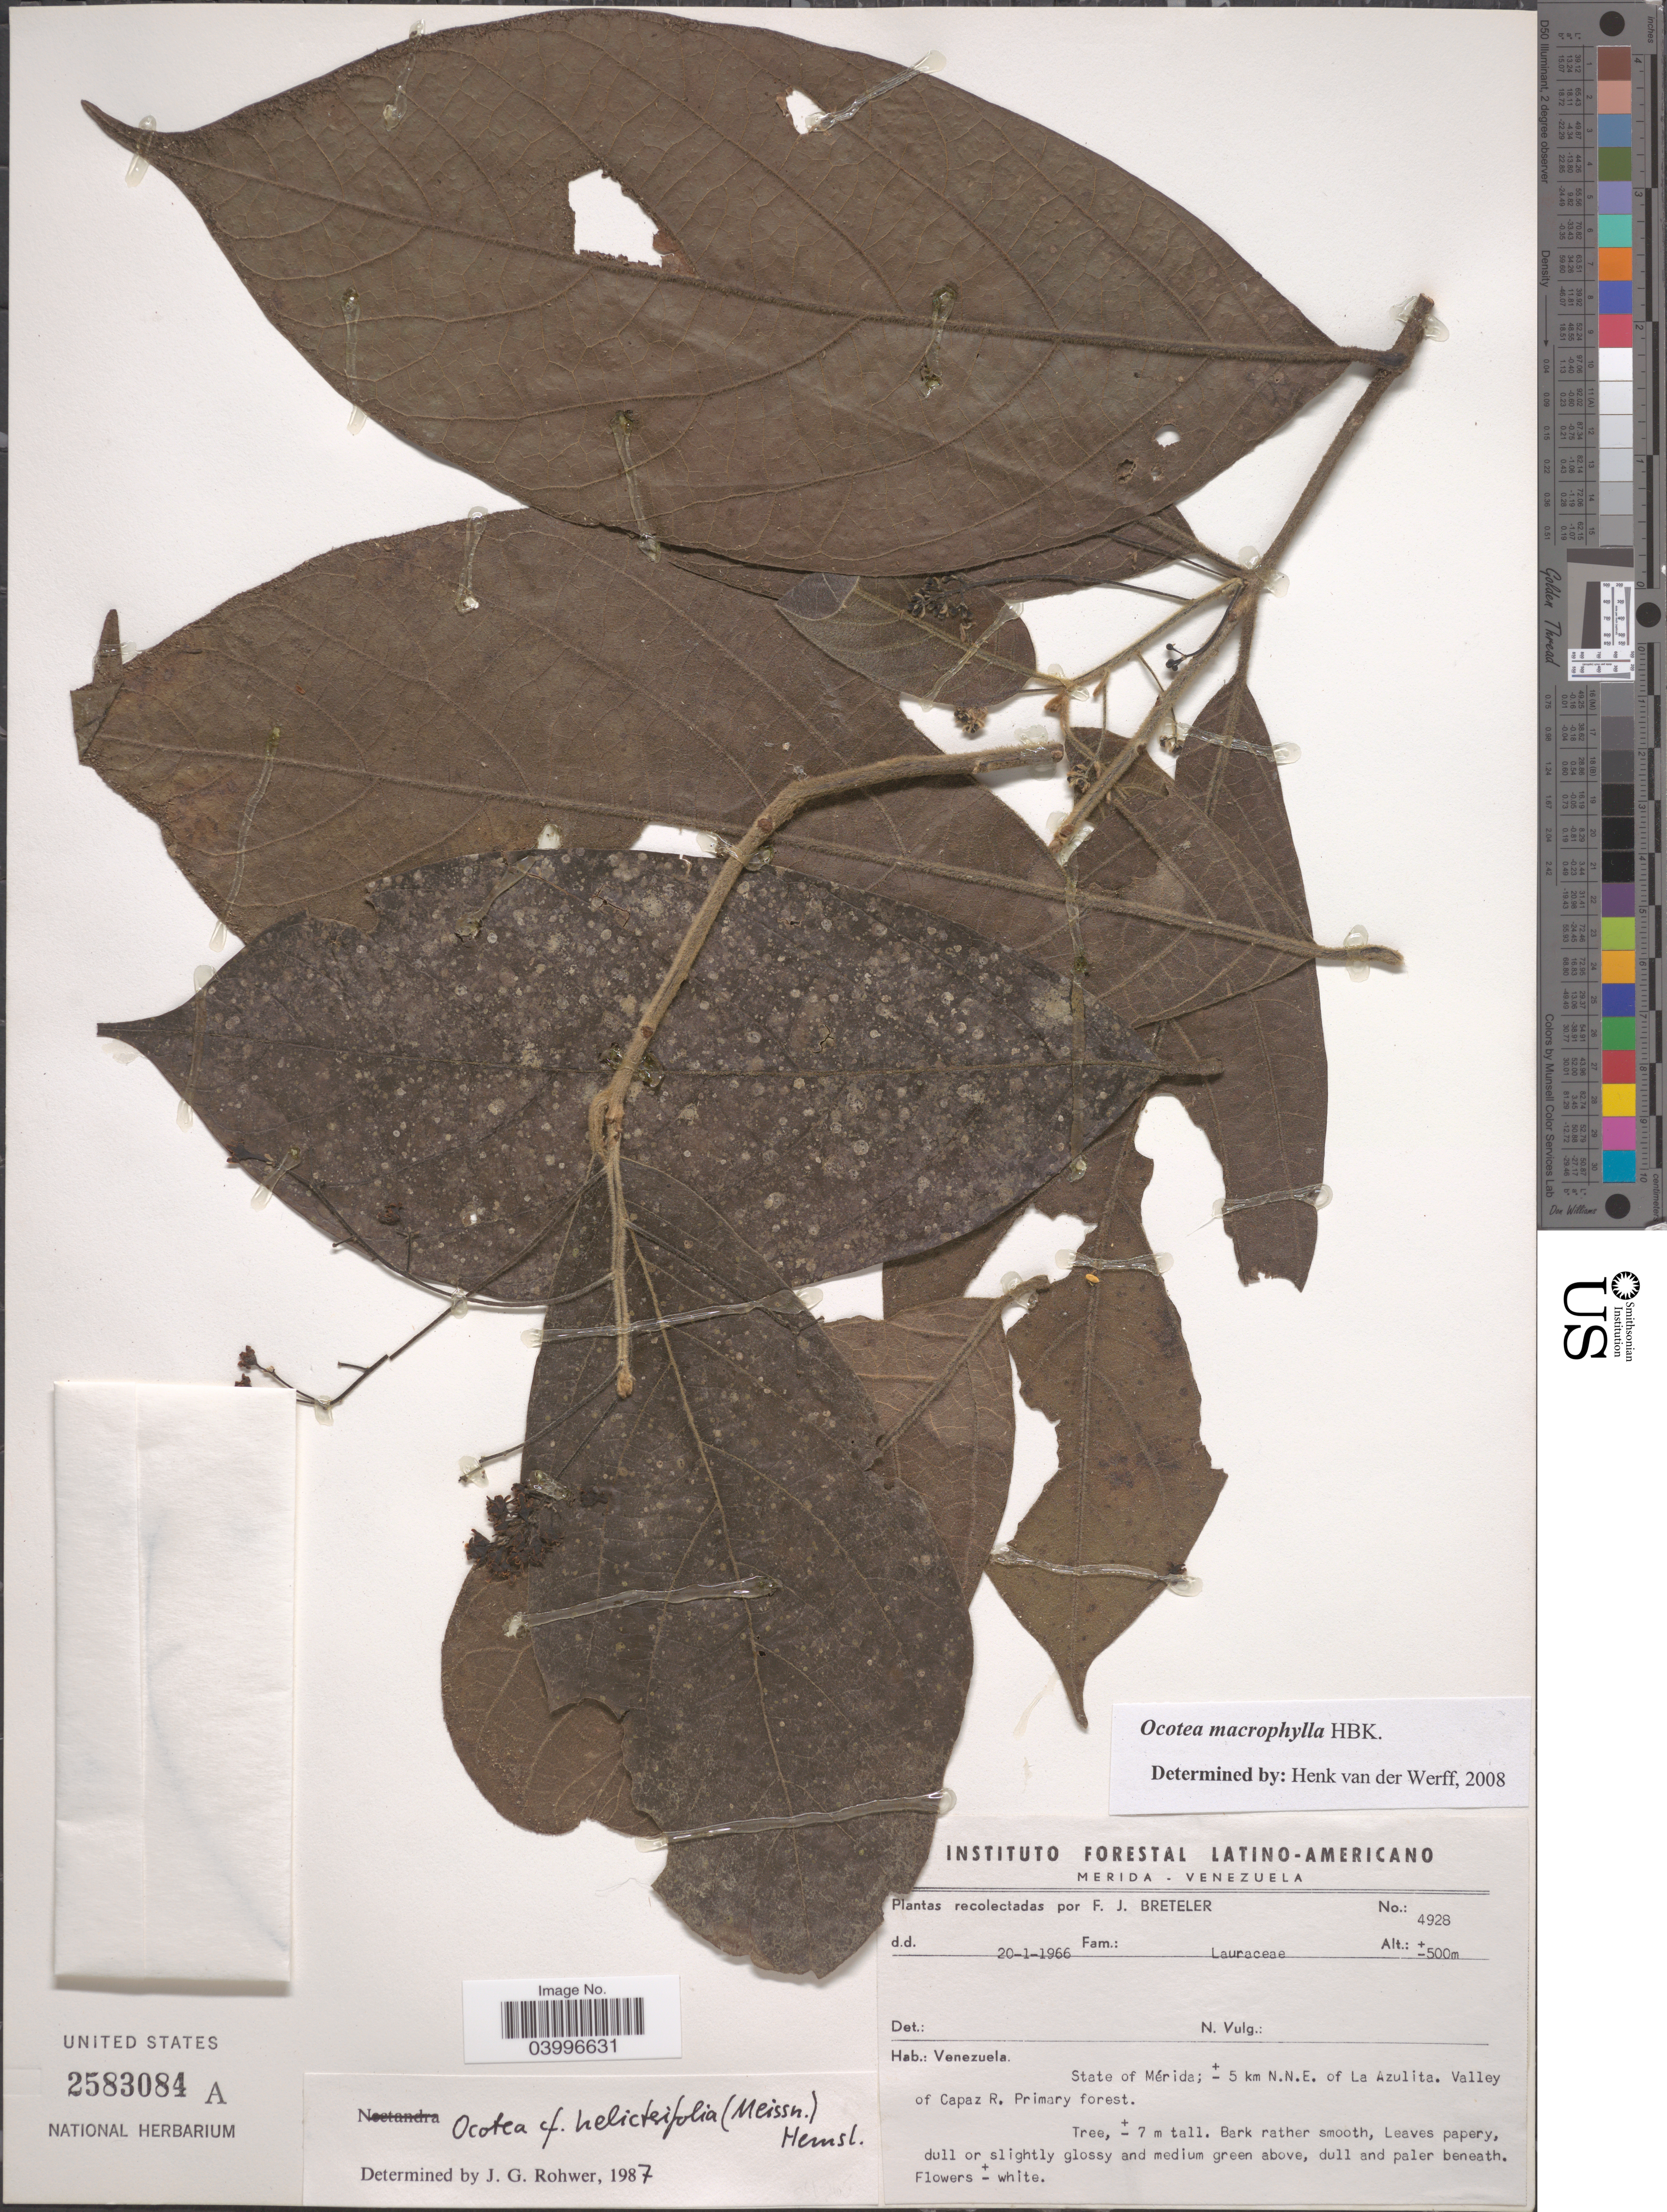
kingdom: Plantae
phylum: Tracheophyta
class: Magnoliopsida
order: Laurales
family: Lauraceae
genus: Ocotea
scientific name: Ocotea macrophylla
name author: Kunth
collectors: F. J. Breteler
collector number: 4928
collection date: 1966-01-20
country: Venezuela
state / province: Merida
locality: ± 5 km N.N.E. of La Azulita. Valley of Capaz R.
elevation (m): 500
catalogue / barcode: US 2583084A